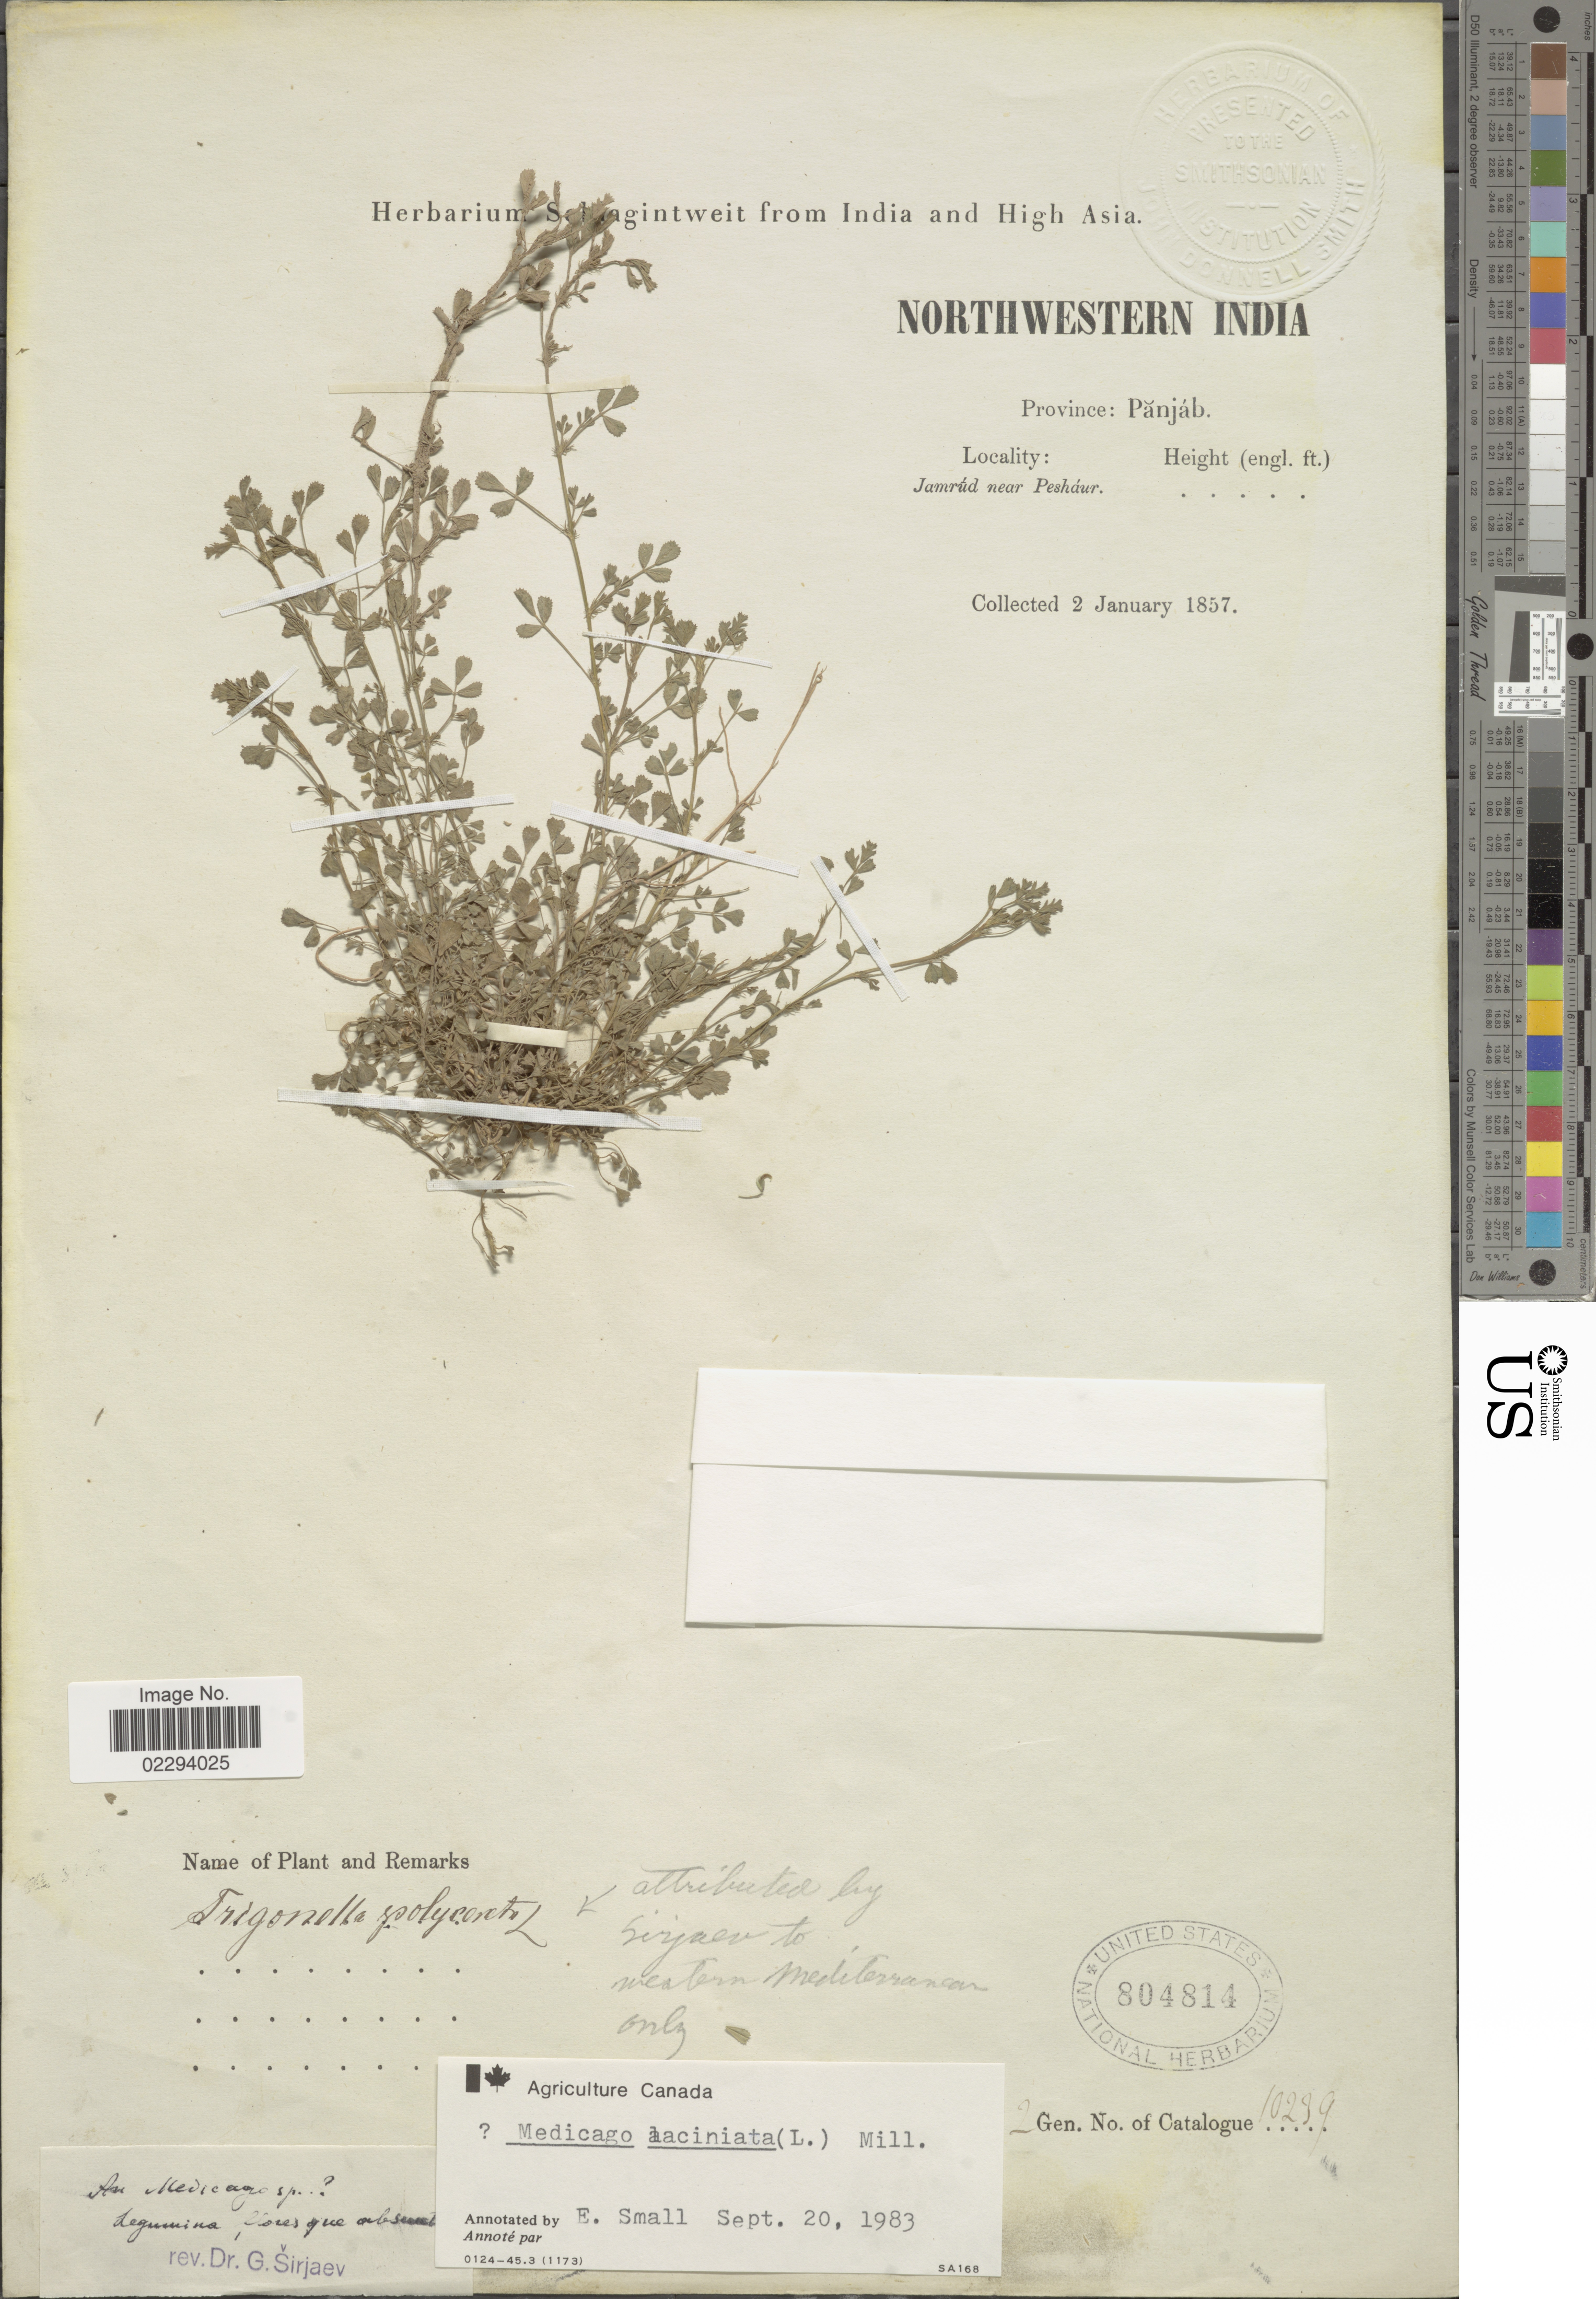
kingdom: Plantae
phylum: Tracheophyta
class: Magnoliopsida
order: Fabales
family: Fabaceae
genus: Medicago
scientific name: Medicago laciniata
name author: (L.) Mill.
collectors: ex herb. Schlagintweit from India and High Asia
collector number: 10239 ?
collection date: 1857-01-02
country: India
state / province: Punjab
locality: Northwestern India. Province: Panjab. Jamrúd near Pesháur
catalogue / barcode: US 804814